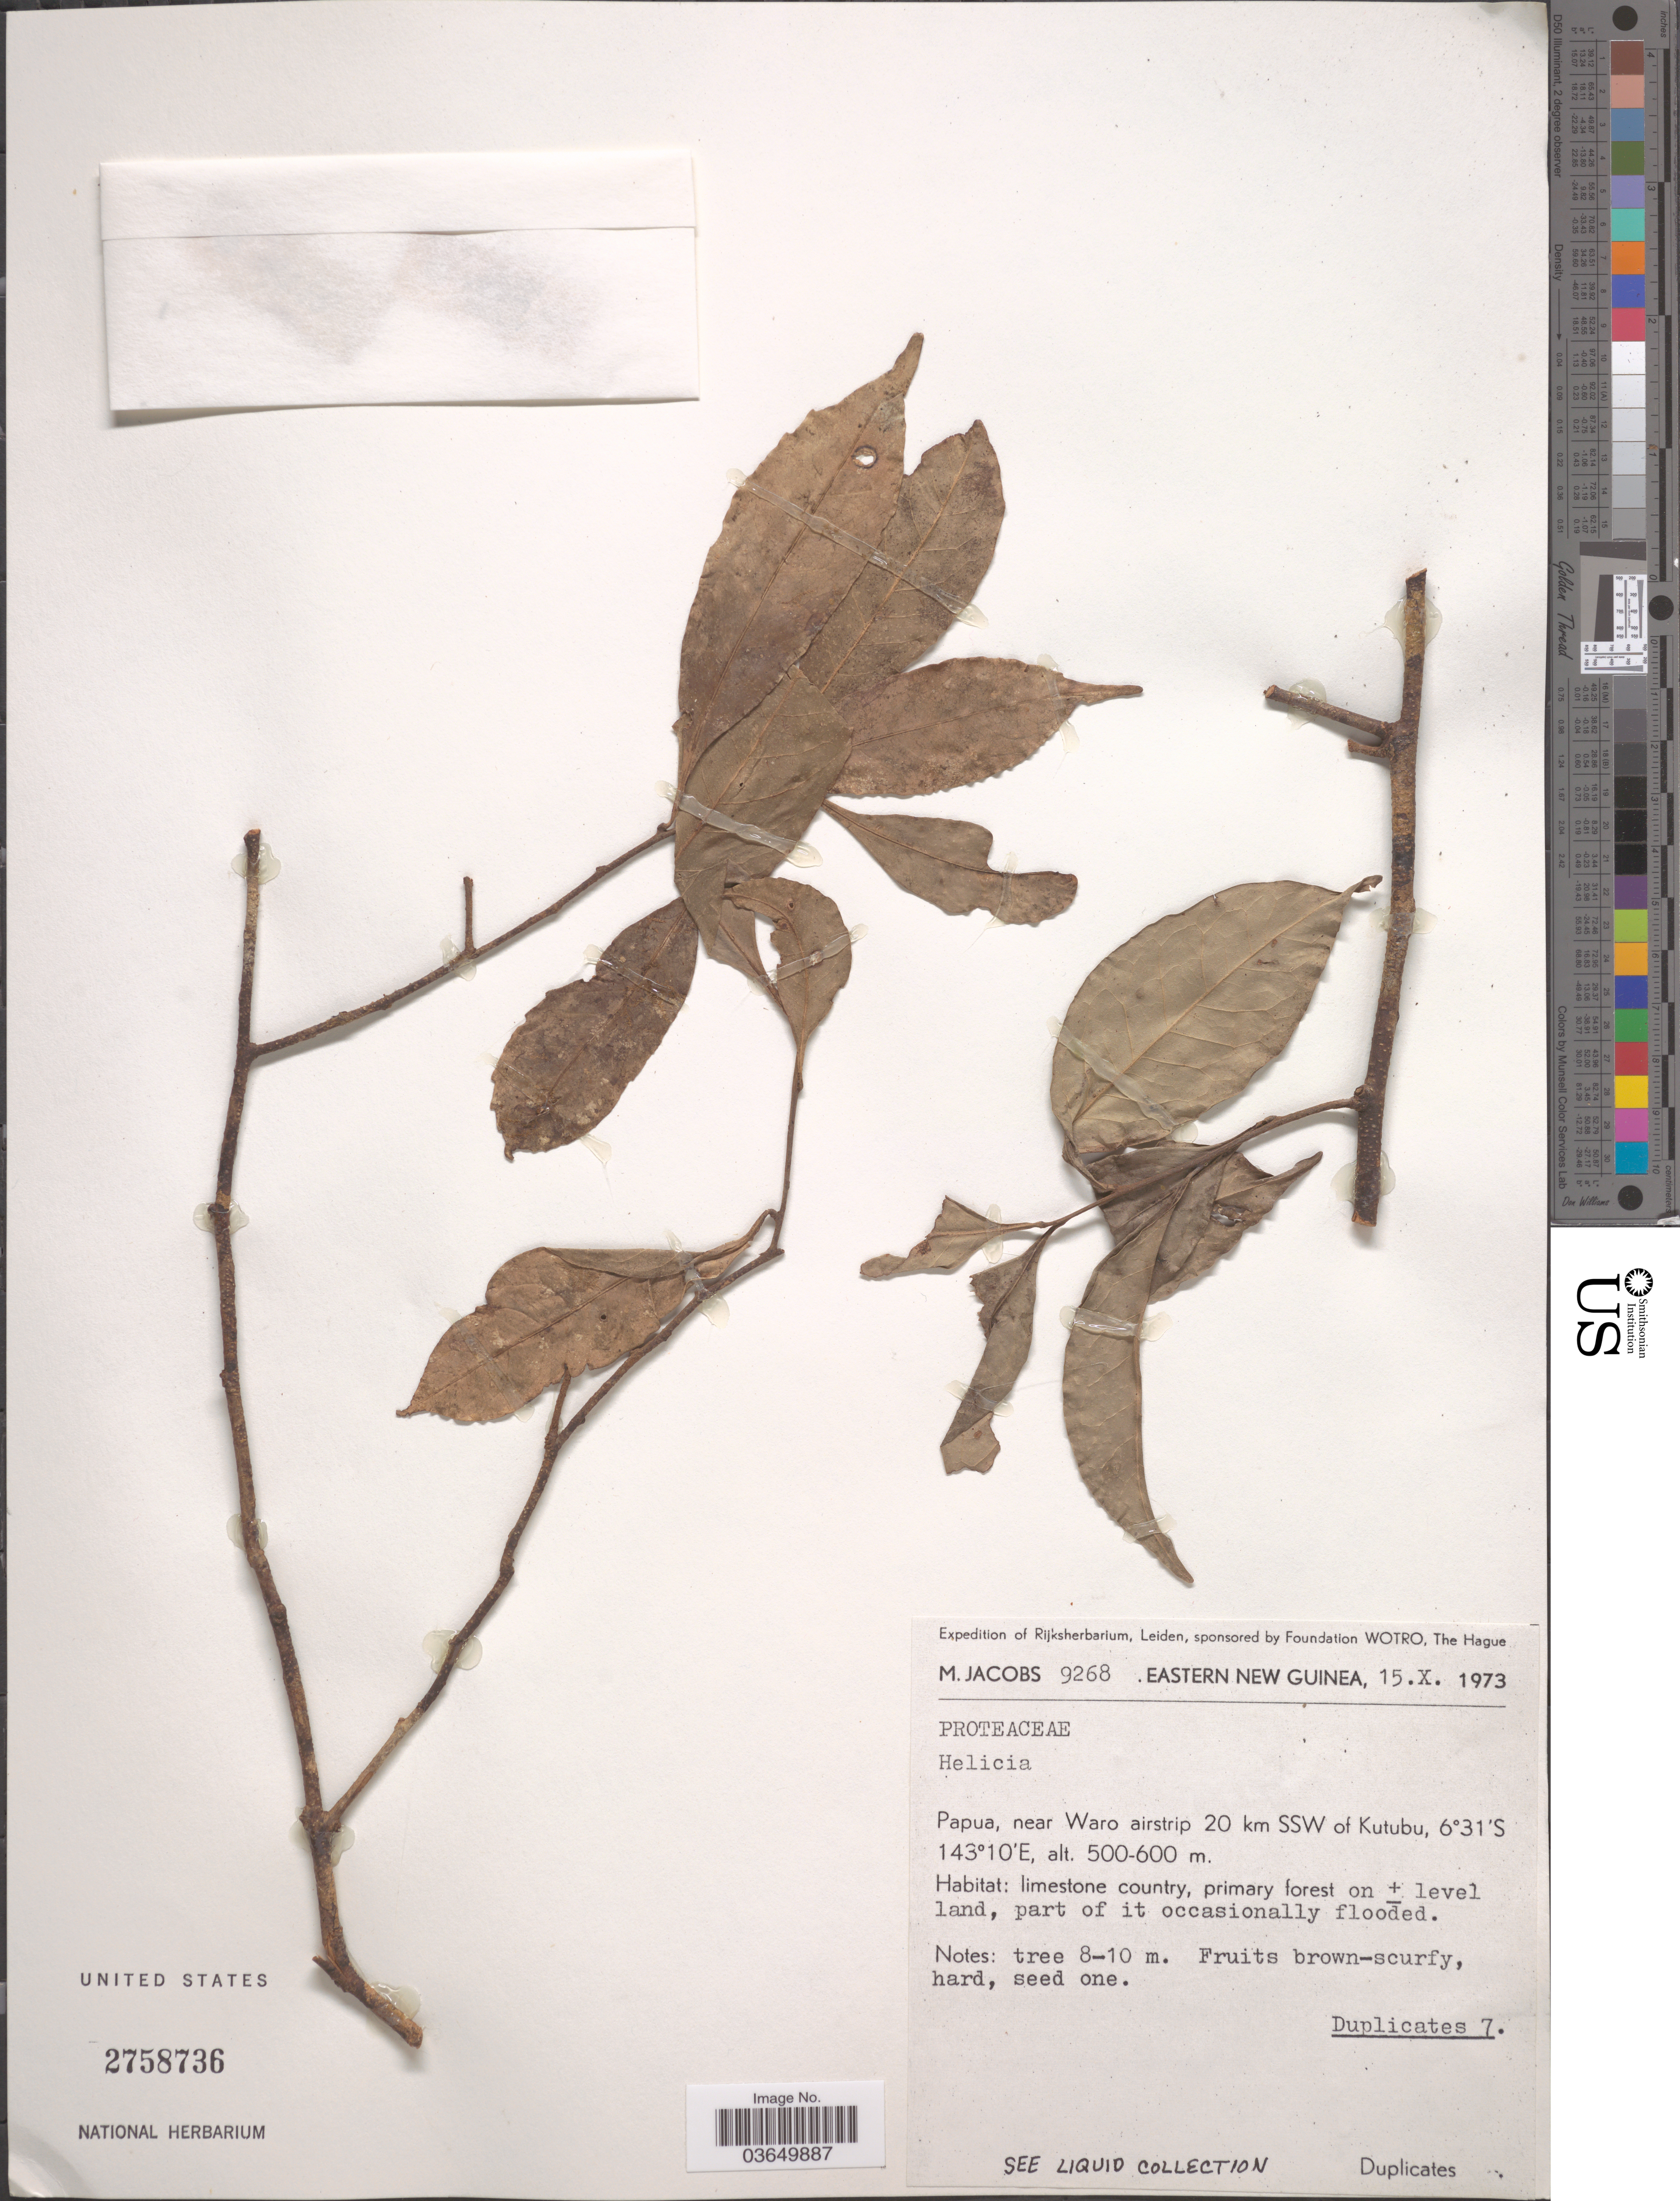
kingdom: Plantae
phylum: Tracheophyta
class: Magnoliopsida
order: Proteales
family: Proteaceae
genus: Helicia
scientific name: Helicia sp.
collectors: M. Jacobs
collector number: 9268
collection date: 1973-10-15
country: Papua New Guinea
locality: Eastern New Guinea. Papua, near Waro airstrip 20 km SSW of Kutubu.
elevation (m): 500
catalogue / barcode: US 2758736